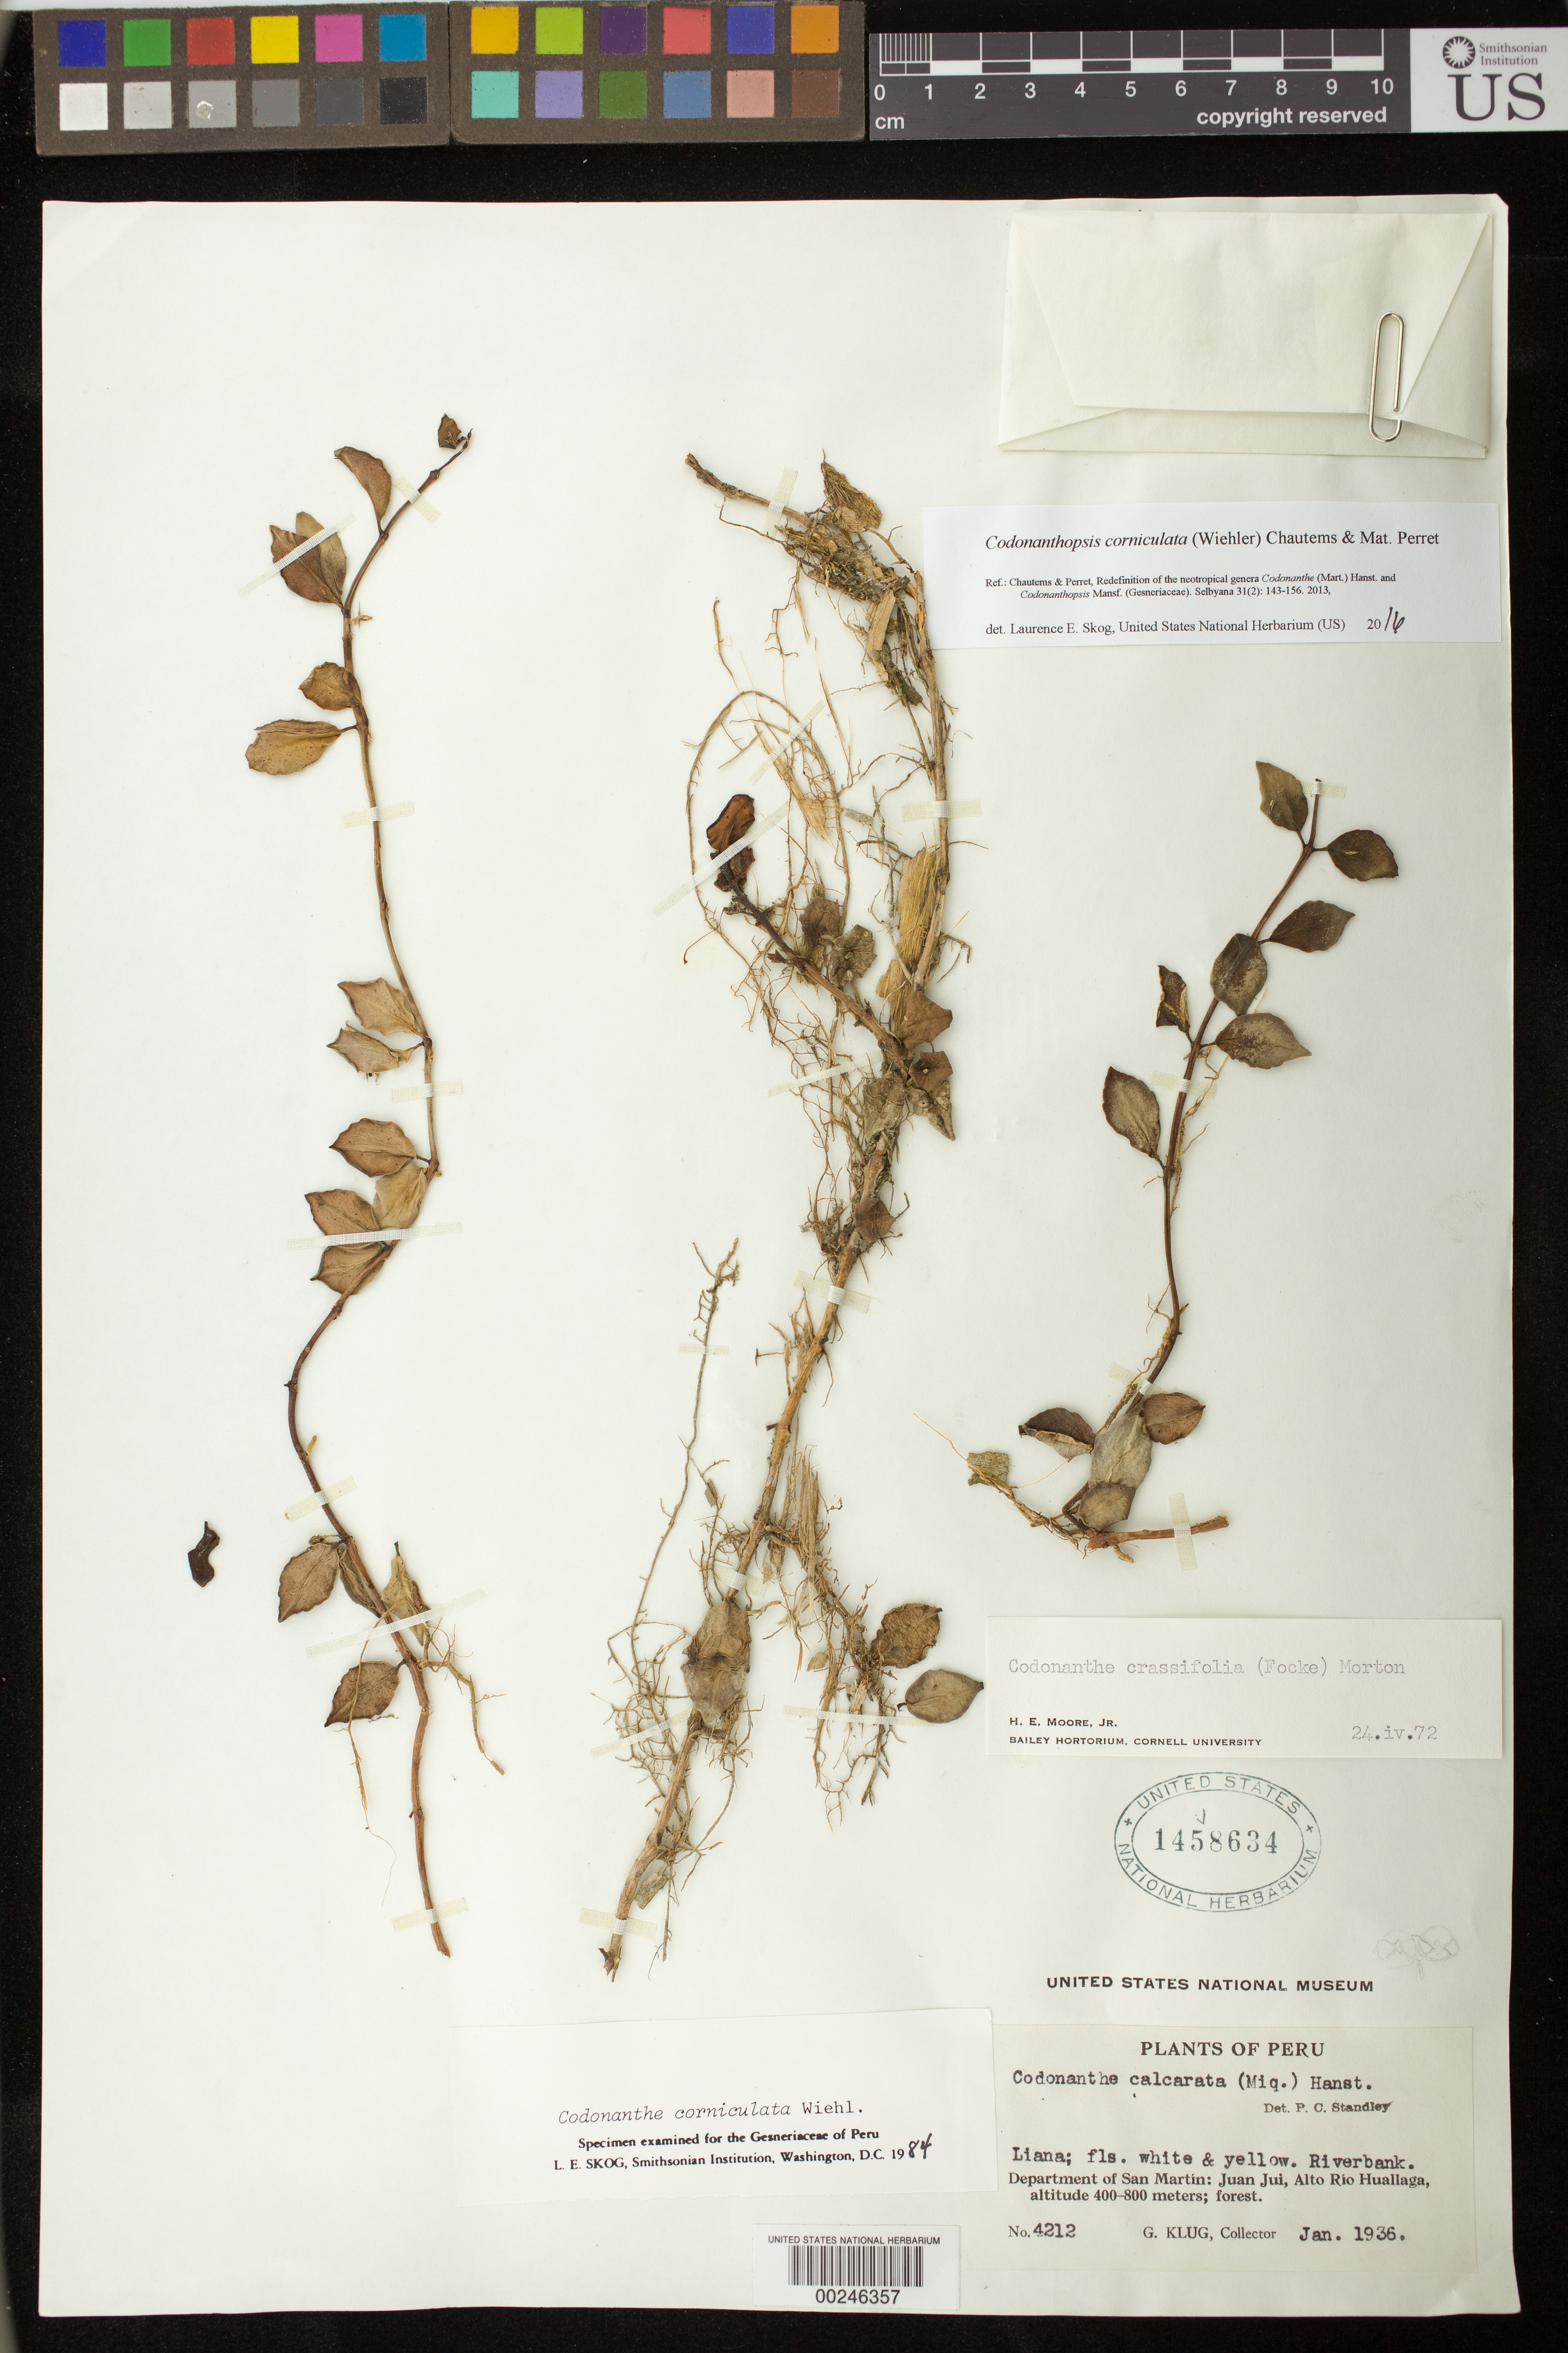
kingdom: Plantae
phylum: Tracheophyta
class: Magnoliopsida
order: Lamiales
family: Gesneriaceae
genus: Codonanthopsis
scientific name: Codonanthopsis corniculata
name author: (Wiehler) Chautems & Mat.Perret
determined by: Skog, Laurence E.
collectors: G. Klug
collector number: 4212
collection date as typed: Jan 1936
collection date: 1936-01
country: Peru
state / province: San Martín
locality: Juan Jui, Alto Rio Huallaga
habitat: Forest, riverbank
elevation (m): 400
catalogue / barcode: US 1458634